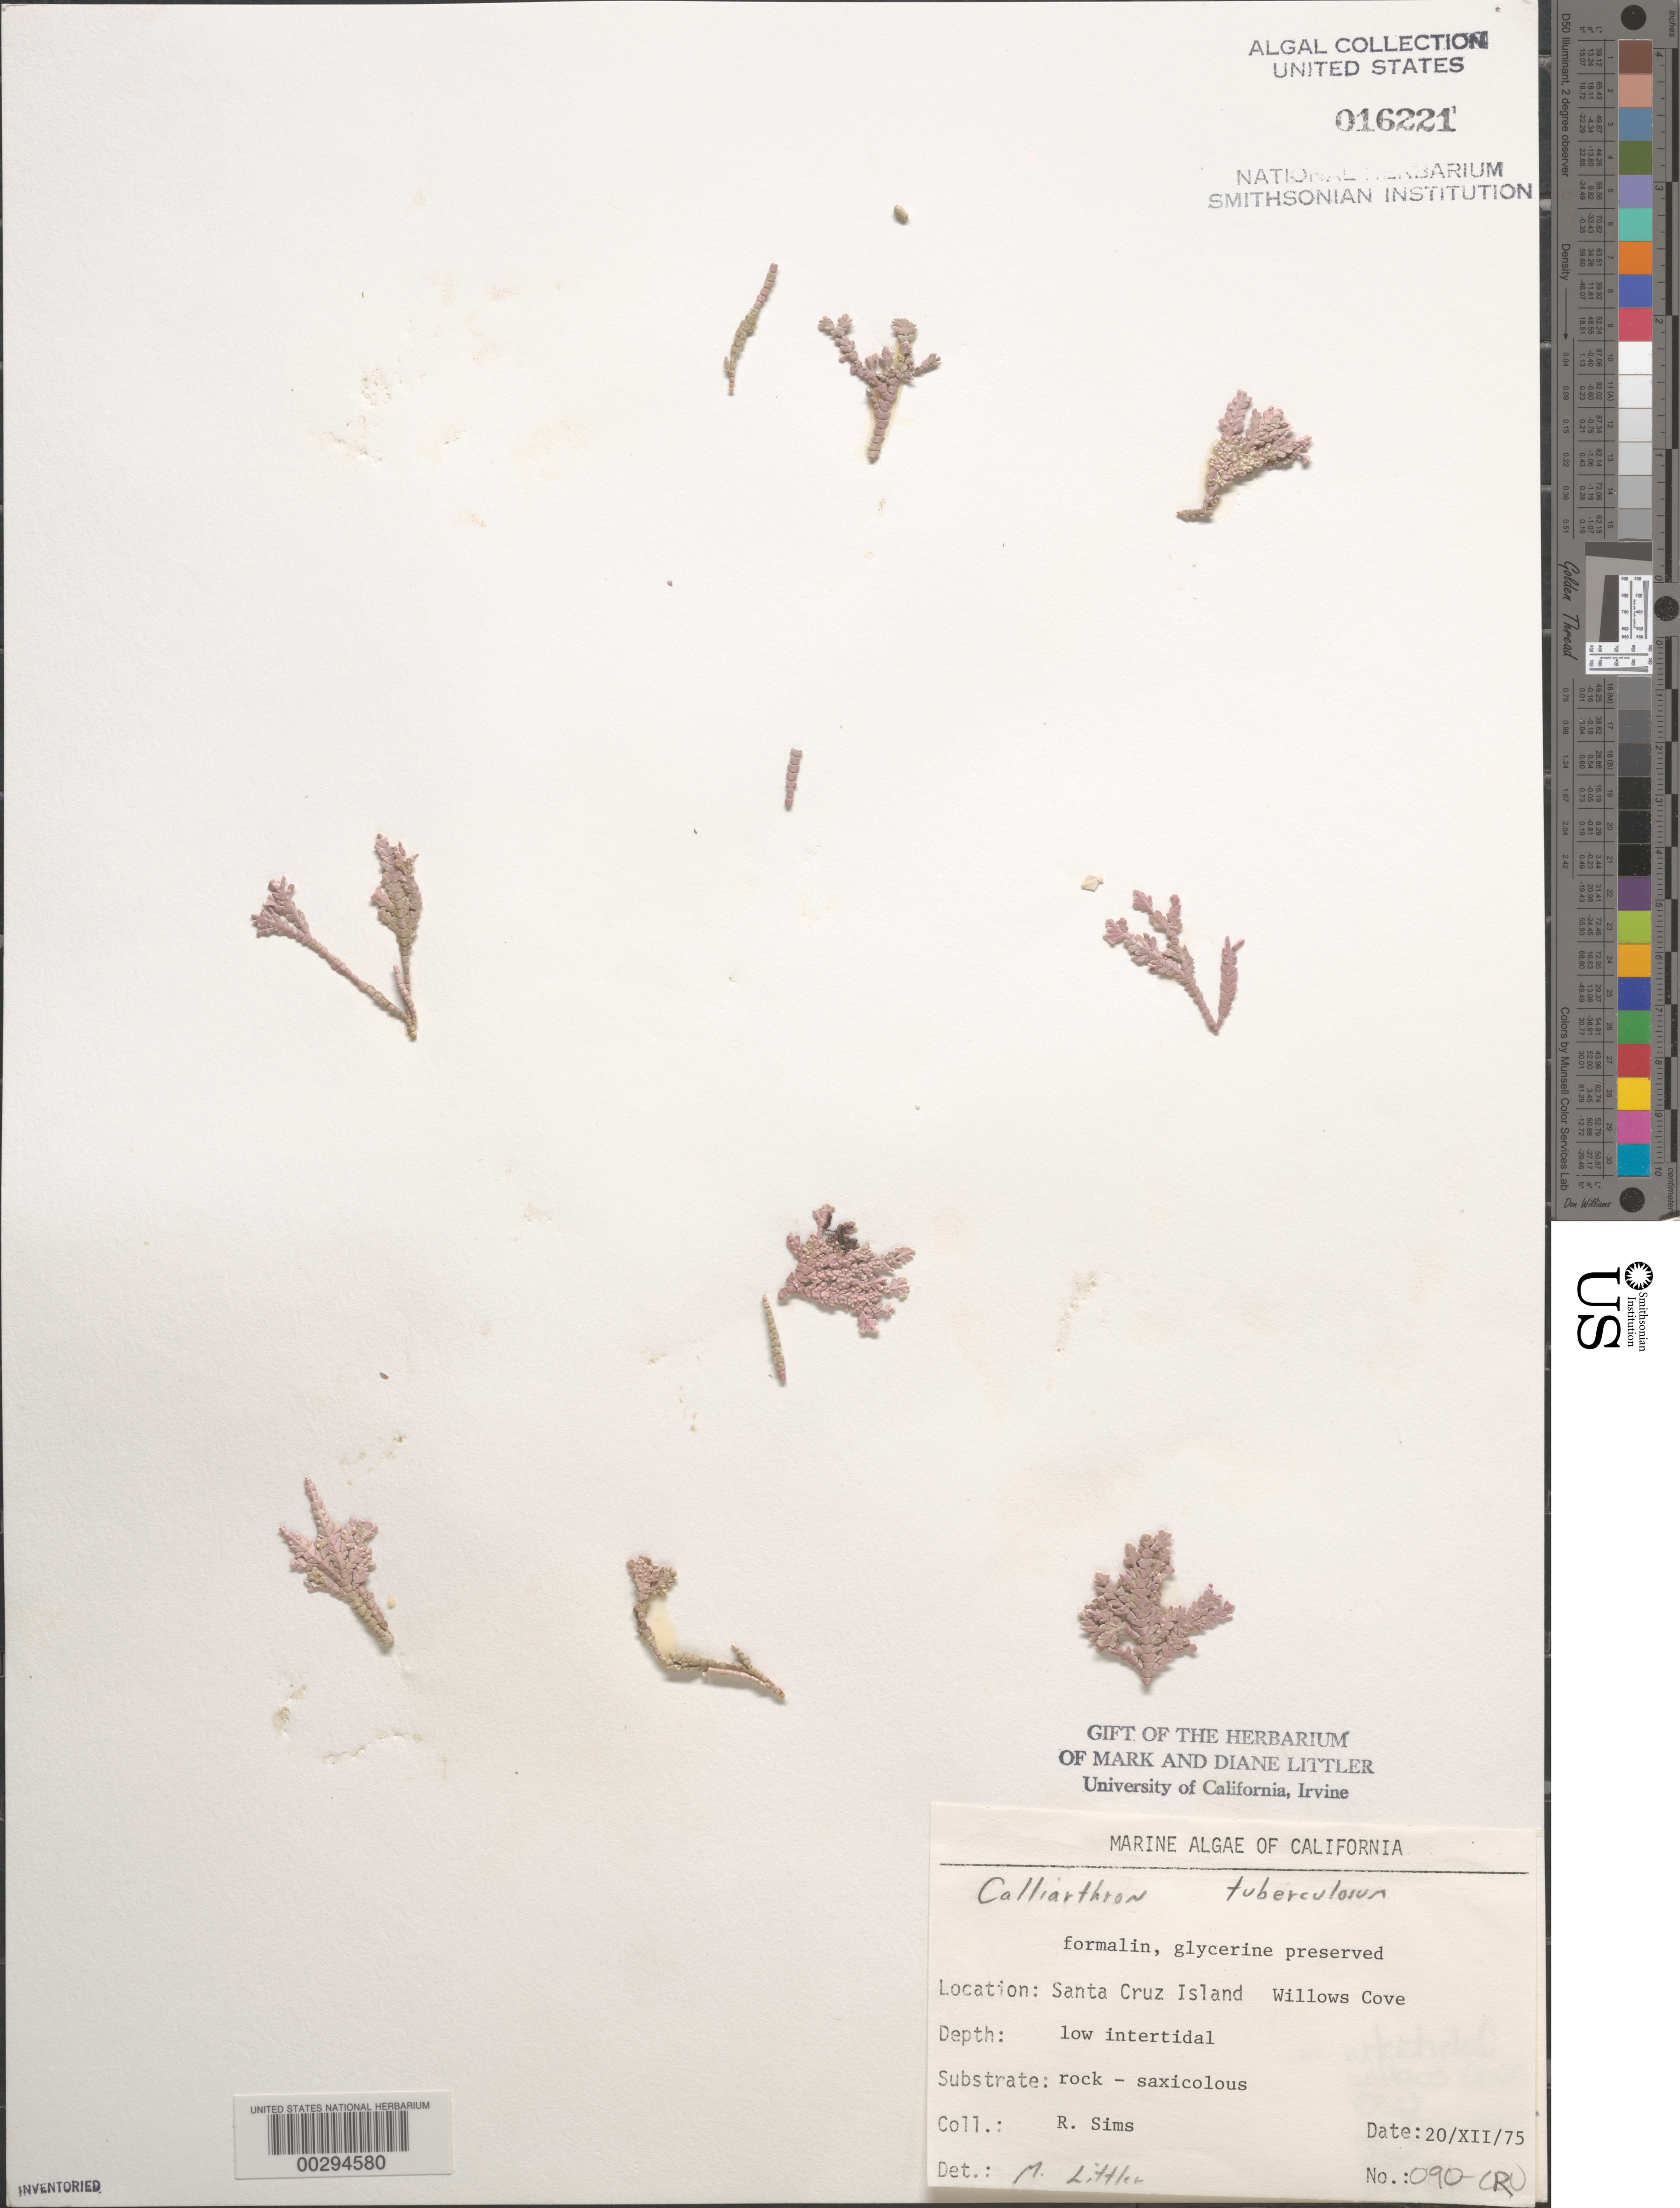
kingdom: Plantae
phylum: Rhodophyta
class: Florideophyceae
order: Corallinales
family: Corallinaceae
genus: Calliarthron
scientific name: Calliarthron tuberculosum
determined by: Littler, M. M.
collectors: R. H. Sims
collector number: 090-CRU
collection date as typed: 20 Dec 1975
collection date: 1975-12-20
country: United States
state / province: California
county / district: Santa Barbara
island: Santa Cruz Island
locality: Willows Cove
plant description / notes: BLM-SOCALBIGHT Rocky Intertidal Survey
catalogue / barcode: US 16221